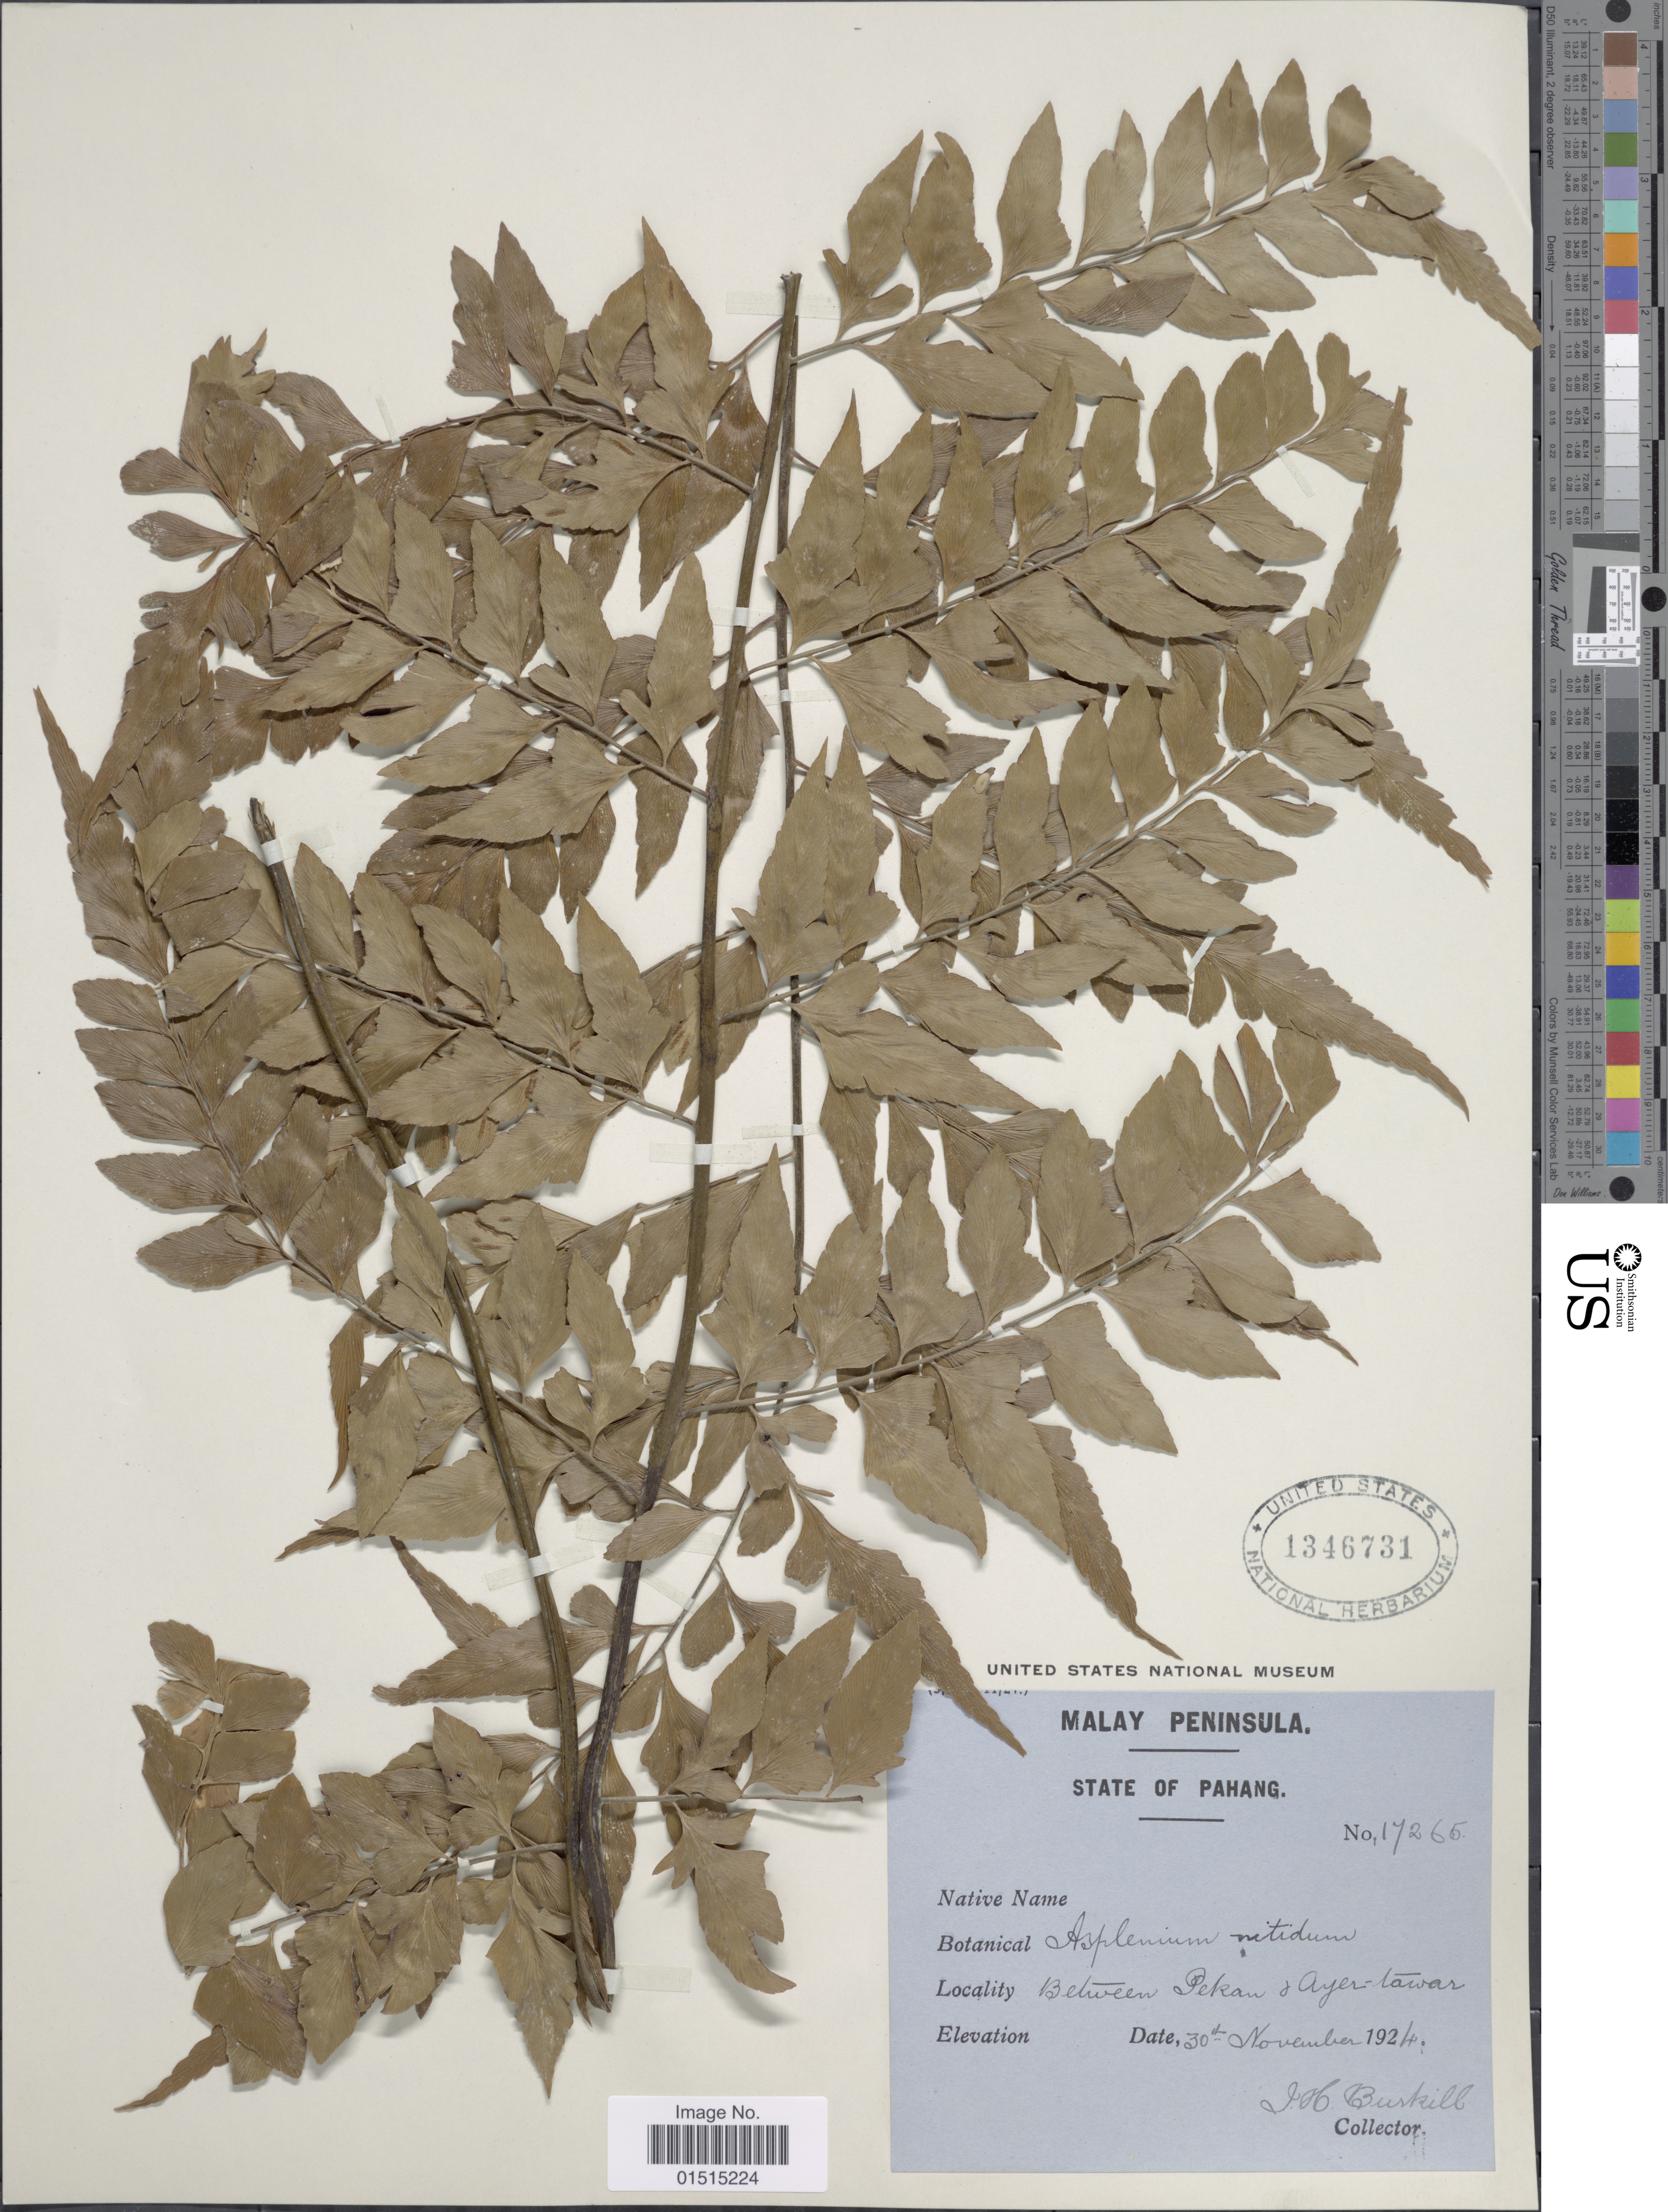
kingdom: Plantae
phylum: Tracheophyta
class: Polypodiopsida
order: Polypodiales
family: Aspleniaceae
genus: Asplenium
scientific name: Asplenium nitidum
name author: Sw.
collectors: J. Burkill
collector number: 17265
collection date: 1924-11-30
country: Malaysia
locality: Malay Peninsula, Between Pekan & Ayer tawar. State of Pahang.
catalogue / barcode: US 1346731